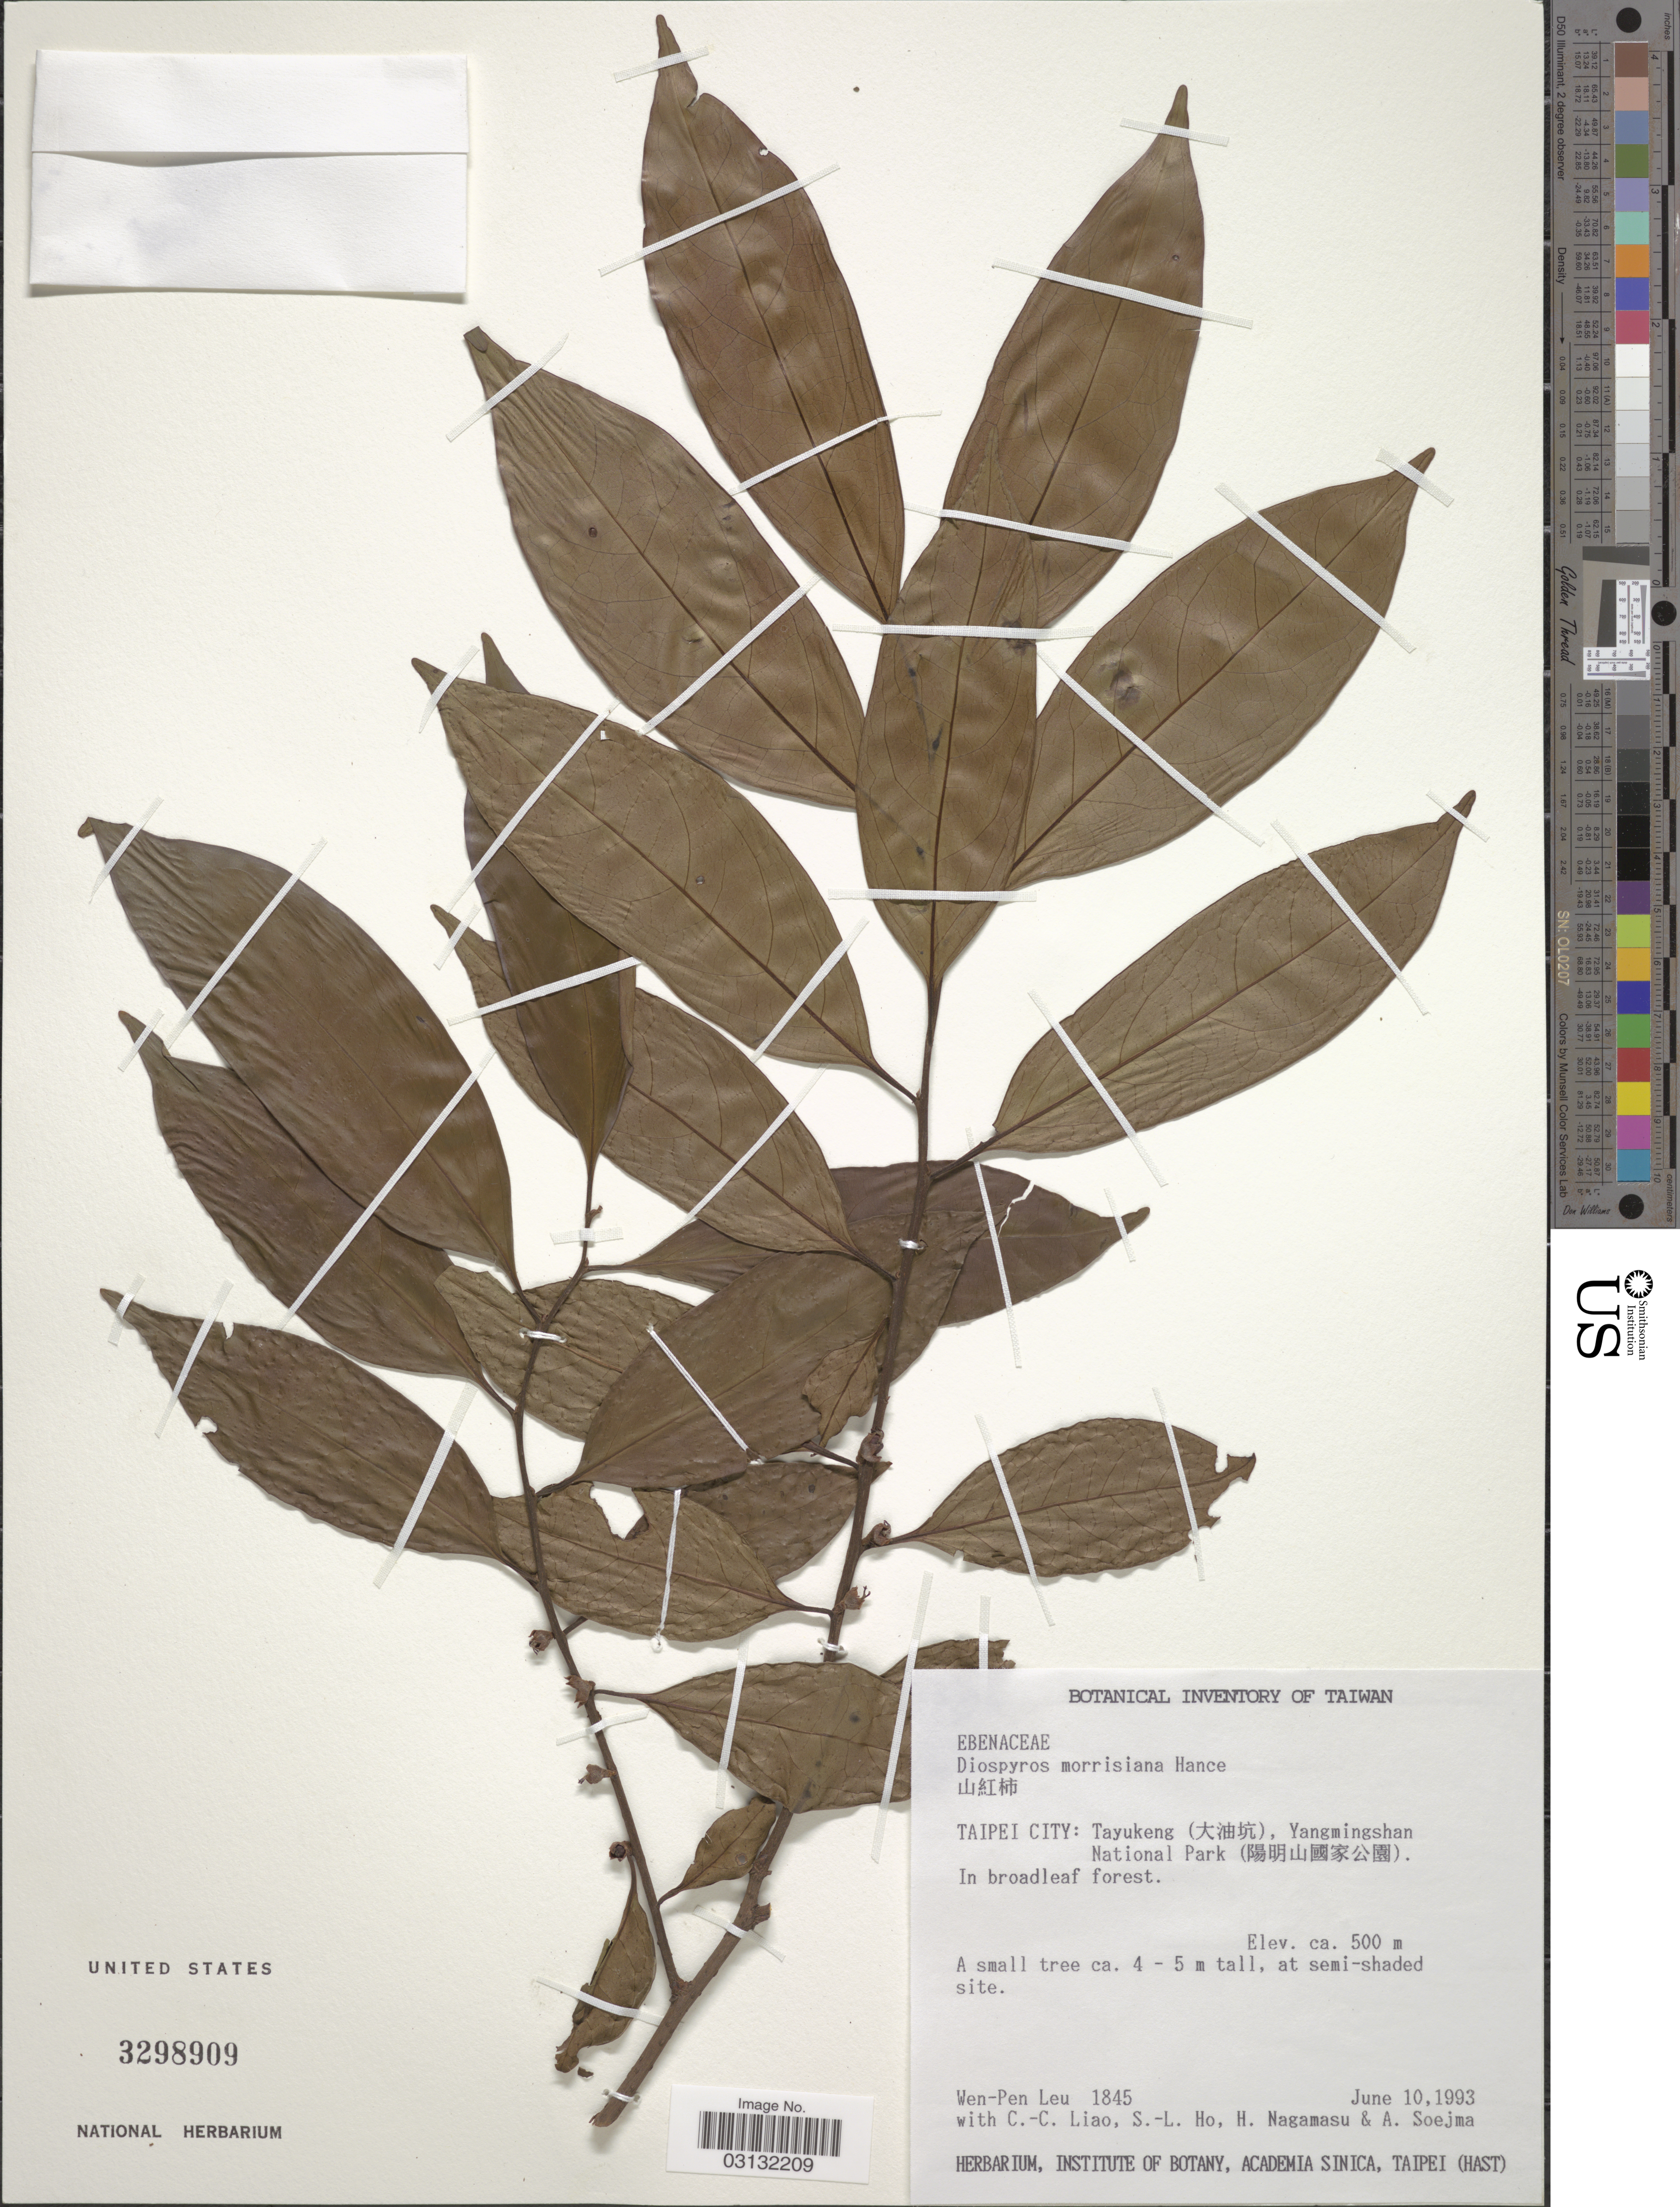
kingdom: Plantae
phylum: Tracheophyta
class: Magnoliopsida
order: Ericales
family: Ebenaceae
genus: Diospyros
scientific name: Diospyros morrisiana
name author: Hance in Walp.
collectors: W. Leu, C. Liao, S. Ho & H. Nagamasu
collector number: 1845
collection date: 1993-06-10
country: Taiwan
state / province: Taipei City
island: Taiwan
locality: Takuyeng, Yangmingshan National Park.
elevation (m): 500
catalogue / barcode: US 3298909